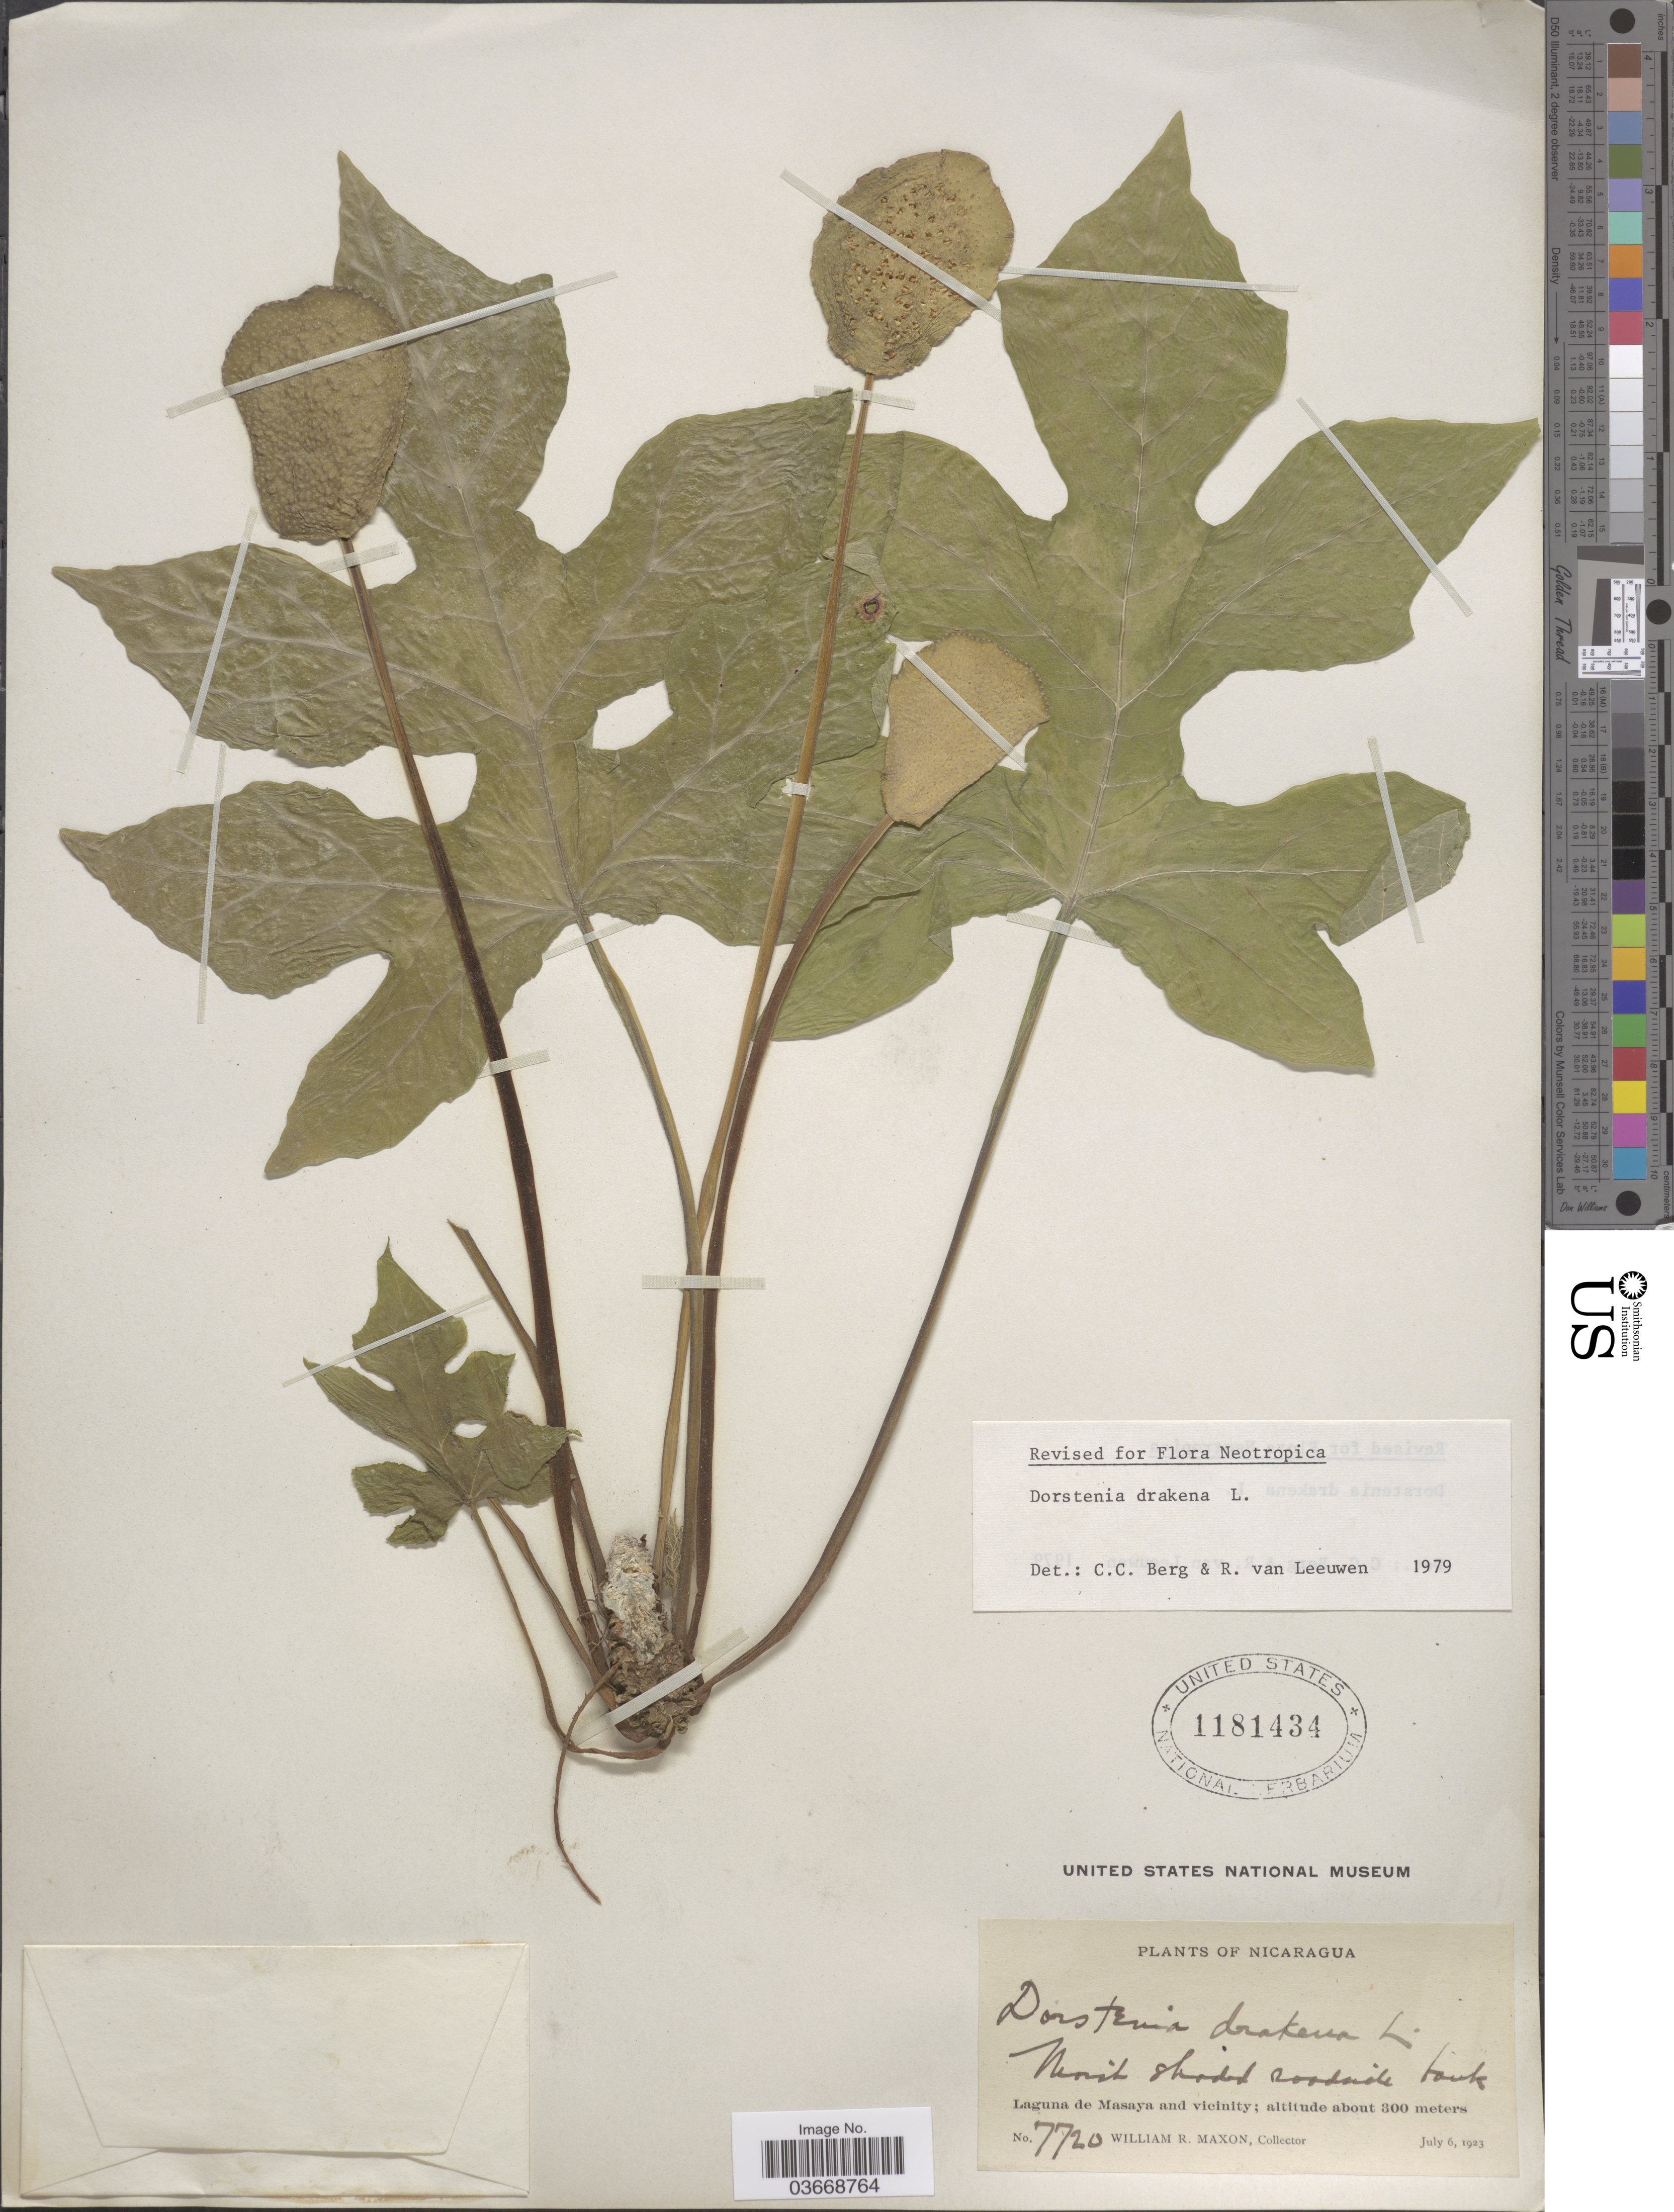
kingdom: Plantae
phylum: Tracheophyta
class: Magnoliopsida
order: Rosales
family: Moraceae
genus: Dorstenia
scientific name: Dorstenia drakena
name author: L.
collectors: W. R. Maxon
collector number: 7720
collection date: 1923-07-06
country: Nicaragua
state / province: Masaya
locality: Laguna de Masaya and vicinity.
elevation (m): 300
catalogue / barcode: US 1181434